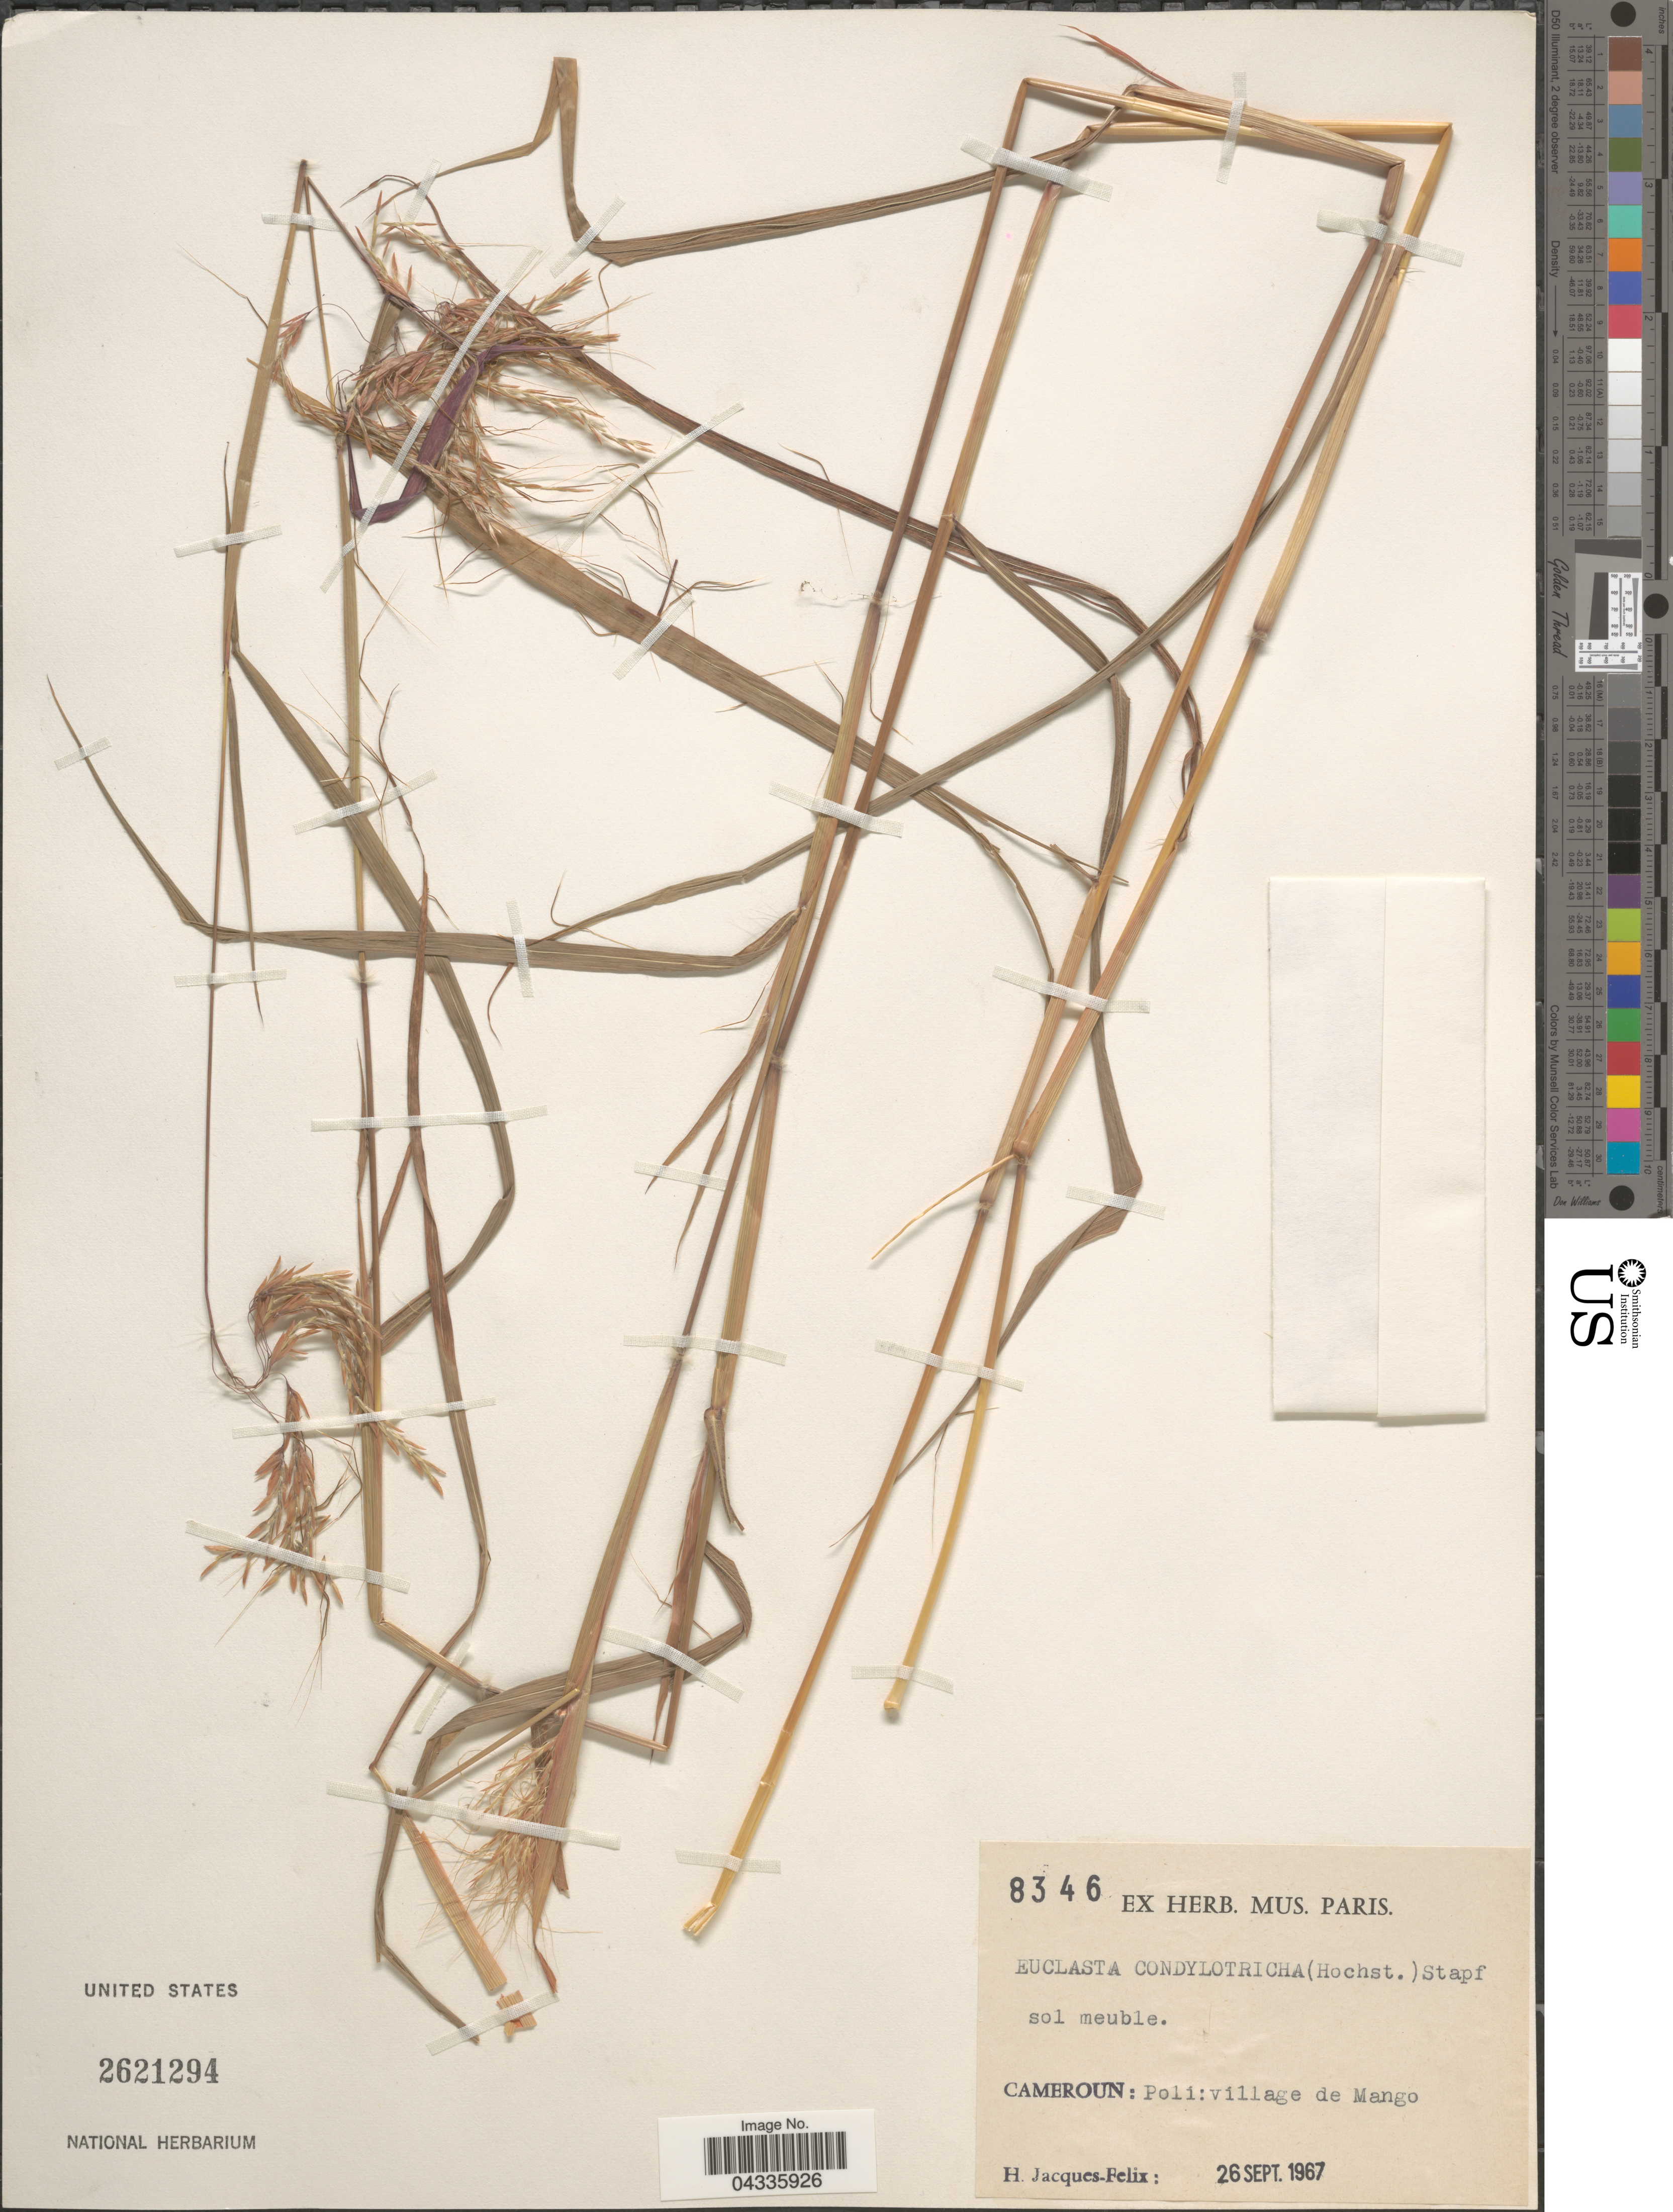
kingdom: Plantae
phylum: Tracheophyta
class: Liliopsida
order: Poales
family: Poaceae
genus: Euclasta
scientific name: Euclasta condylotricha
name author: (Hochst. ex Steud.) Stapf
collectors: H. Jacques-Félix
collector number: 8346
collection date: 1967-09-26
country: Cameroon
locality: Cameroun: Poli: village de Mango.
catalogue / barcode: US 2621294